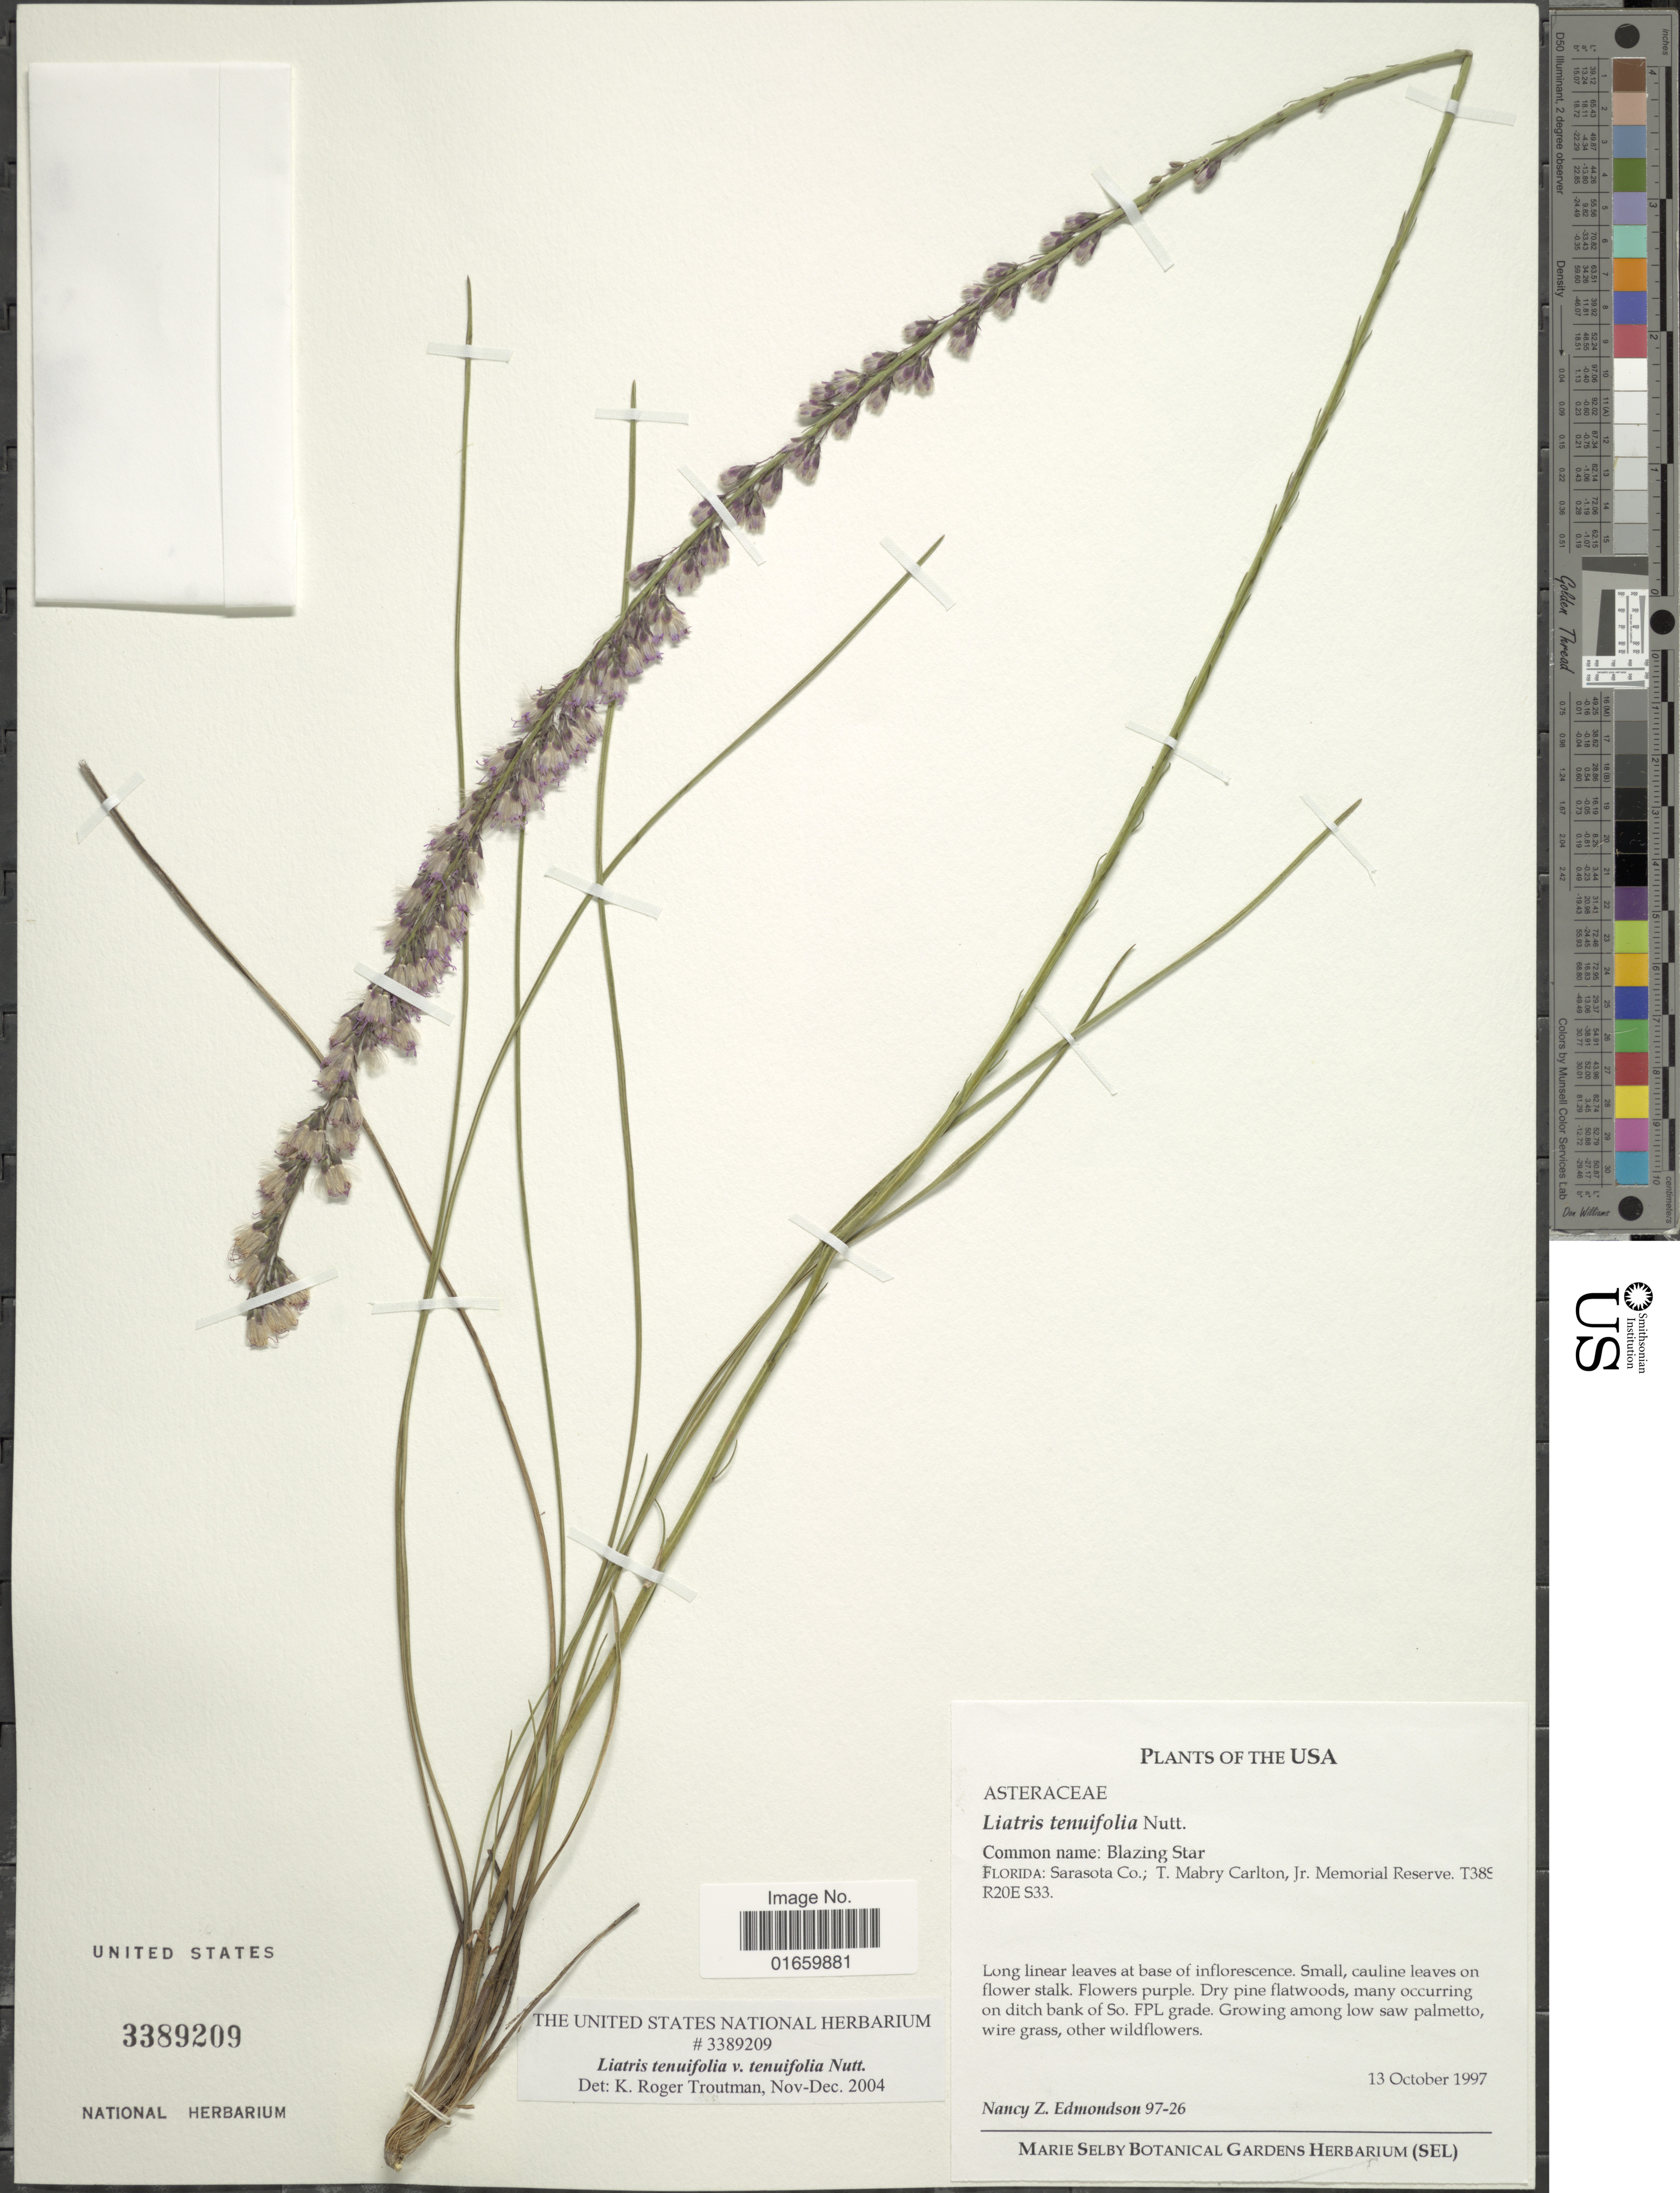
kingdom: Plantae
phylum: Tracheophyta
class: Magnoliopsida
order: Asterales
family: Asteraceae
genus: Liatris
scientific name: Liatris tenuifolia var. tenuifolia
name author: Nutt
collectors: N. Edmondson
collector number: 97-26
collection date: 1997-10-13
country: United States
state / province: Florida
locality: Florida: Sarasota Co.; T. Mabry Carlton, Jr. Memorial Reserve, T38S R20E S33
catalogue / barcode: US 3389209